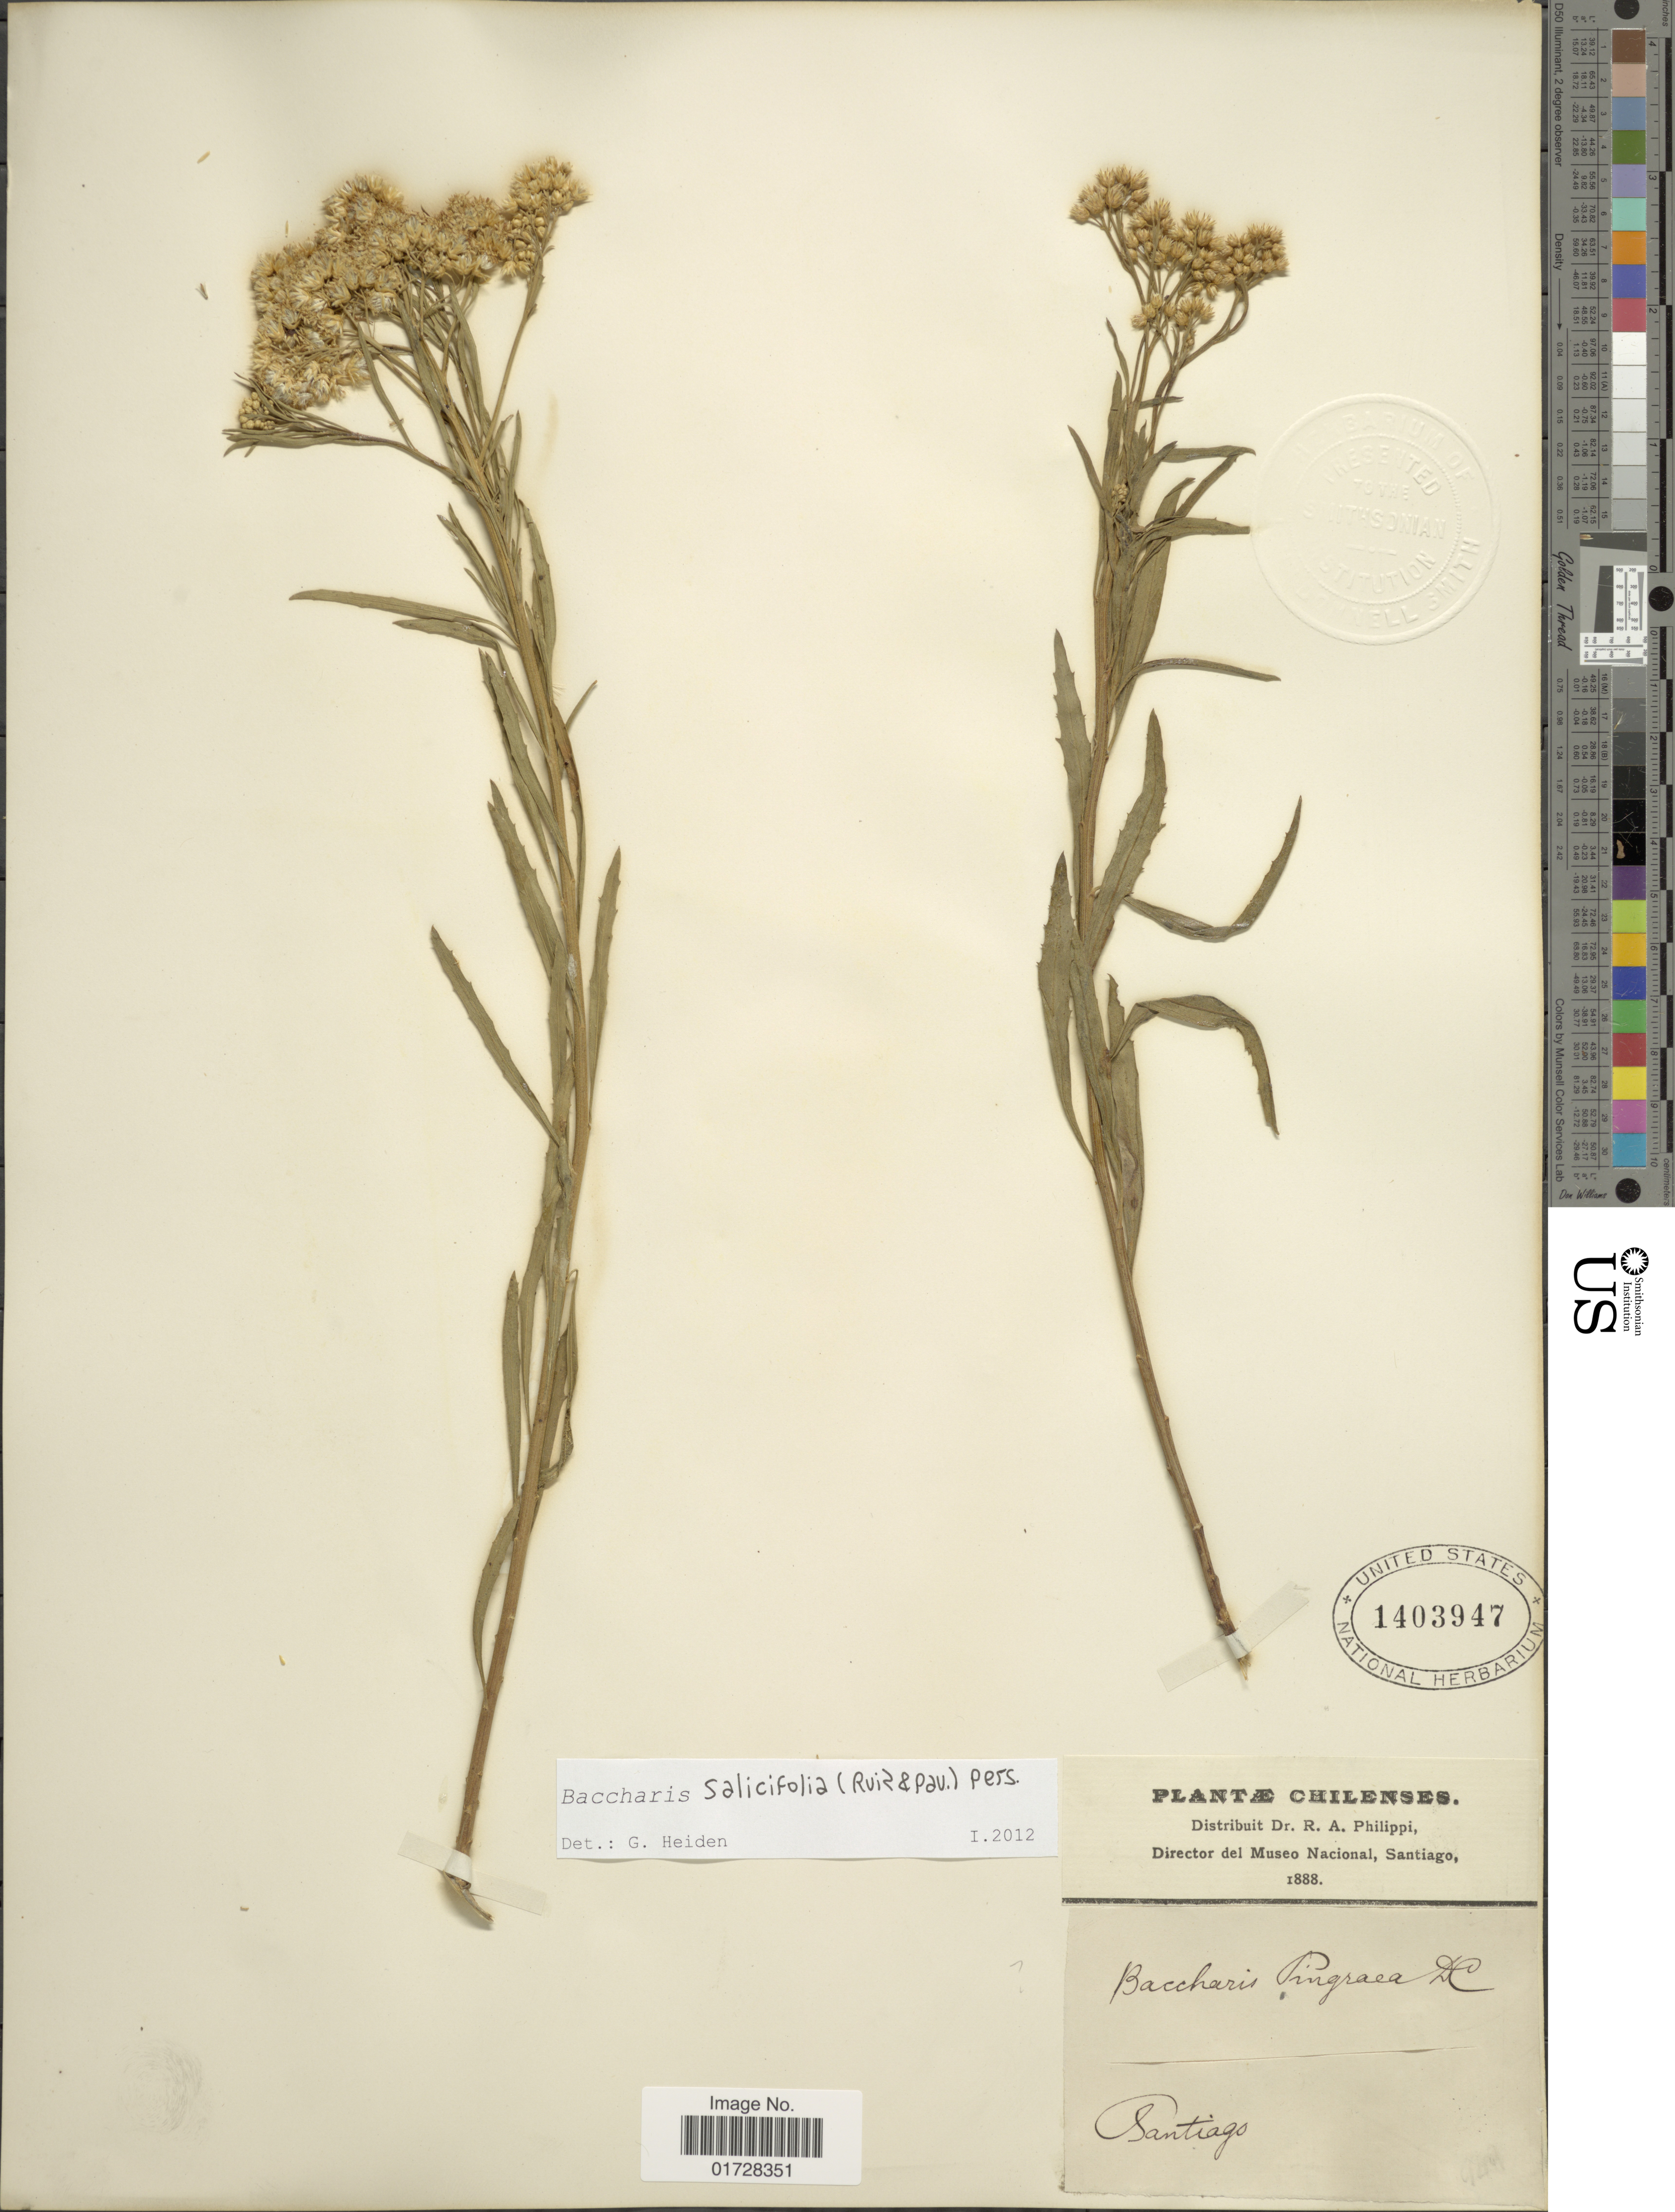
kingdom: Plantae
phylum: Tracheophyta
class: Magnoliopsida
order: Asterales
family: Asteraceae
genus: Baccharis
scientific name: Baccharis salicifolia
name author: (Ruiz & Pav.) Pers.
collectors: R. A. Philippi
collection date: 1888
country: Chile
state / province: Región Metropolitana (RM)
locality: Santiago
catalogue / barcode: US 1403947